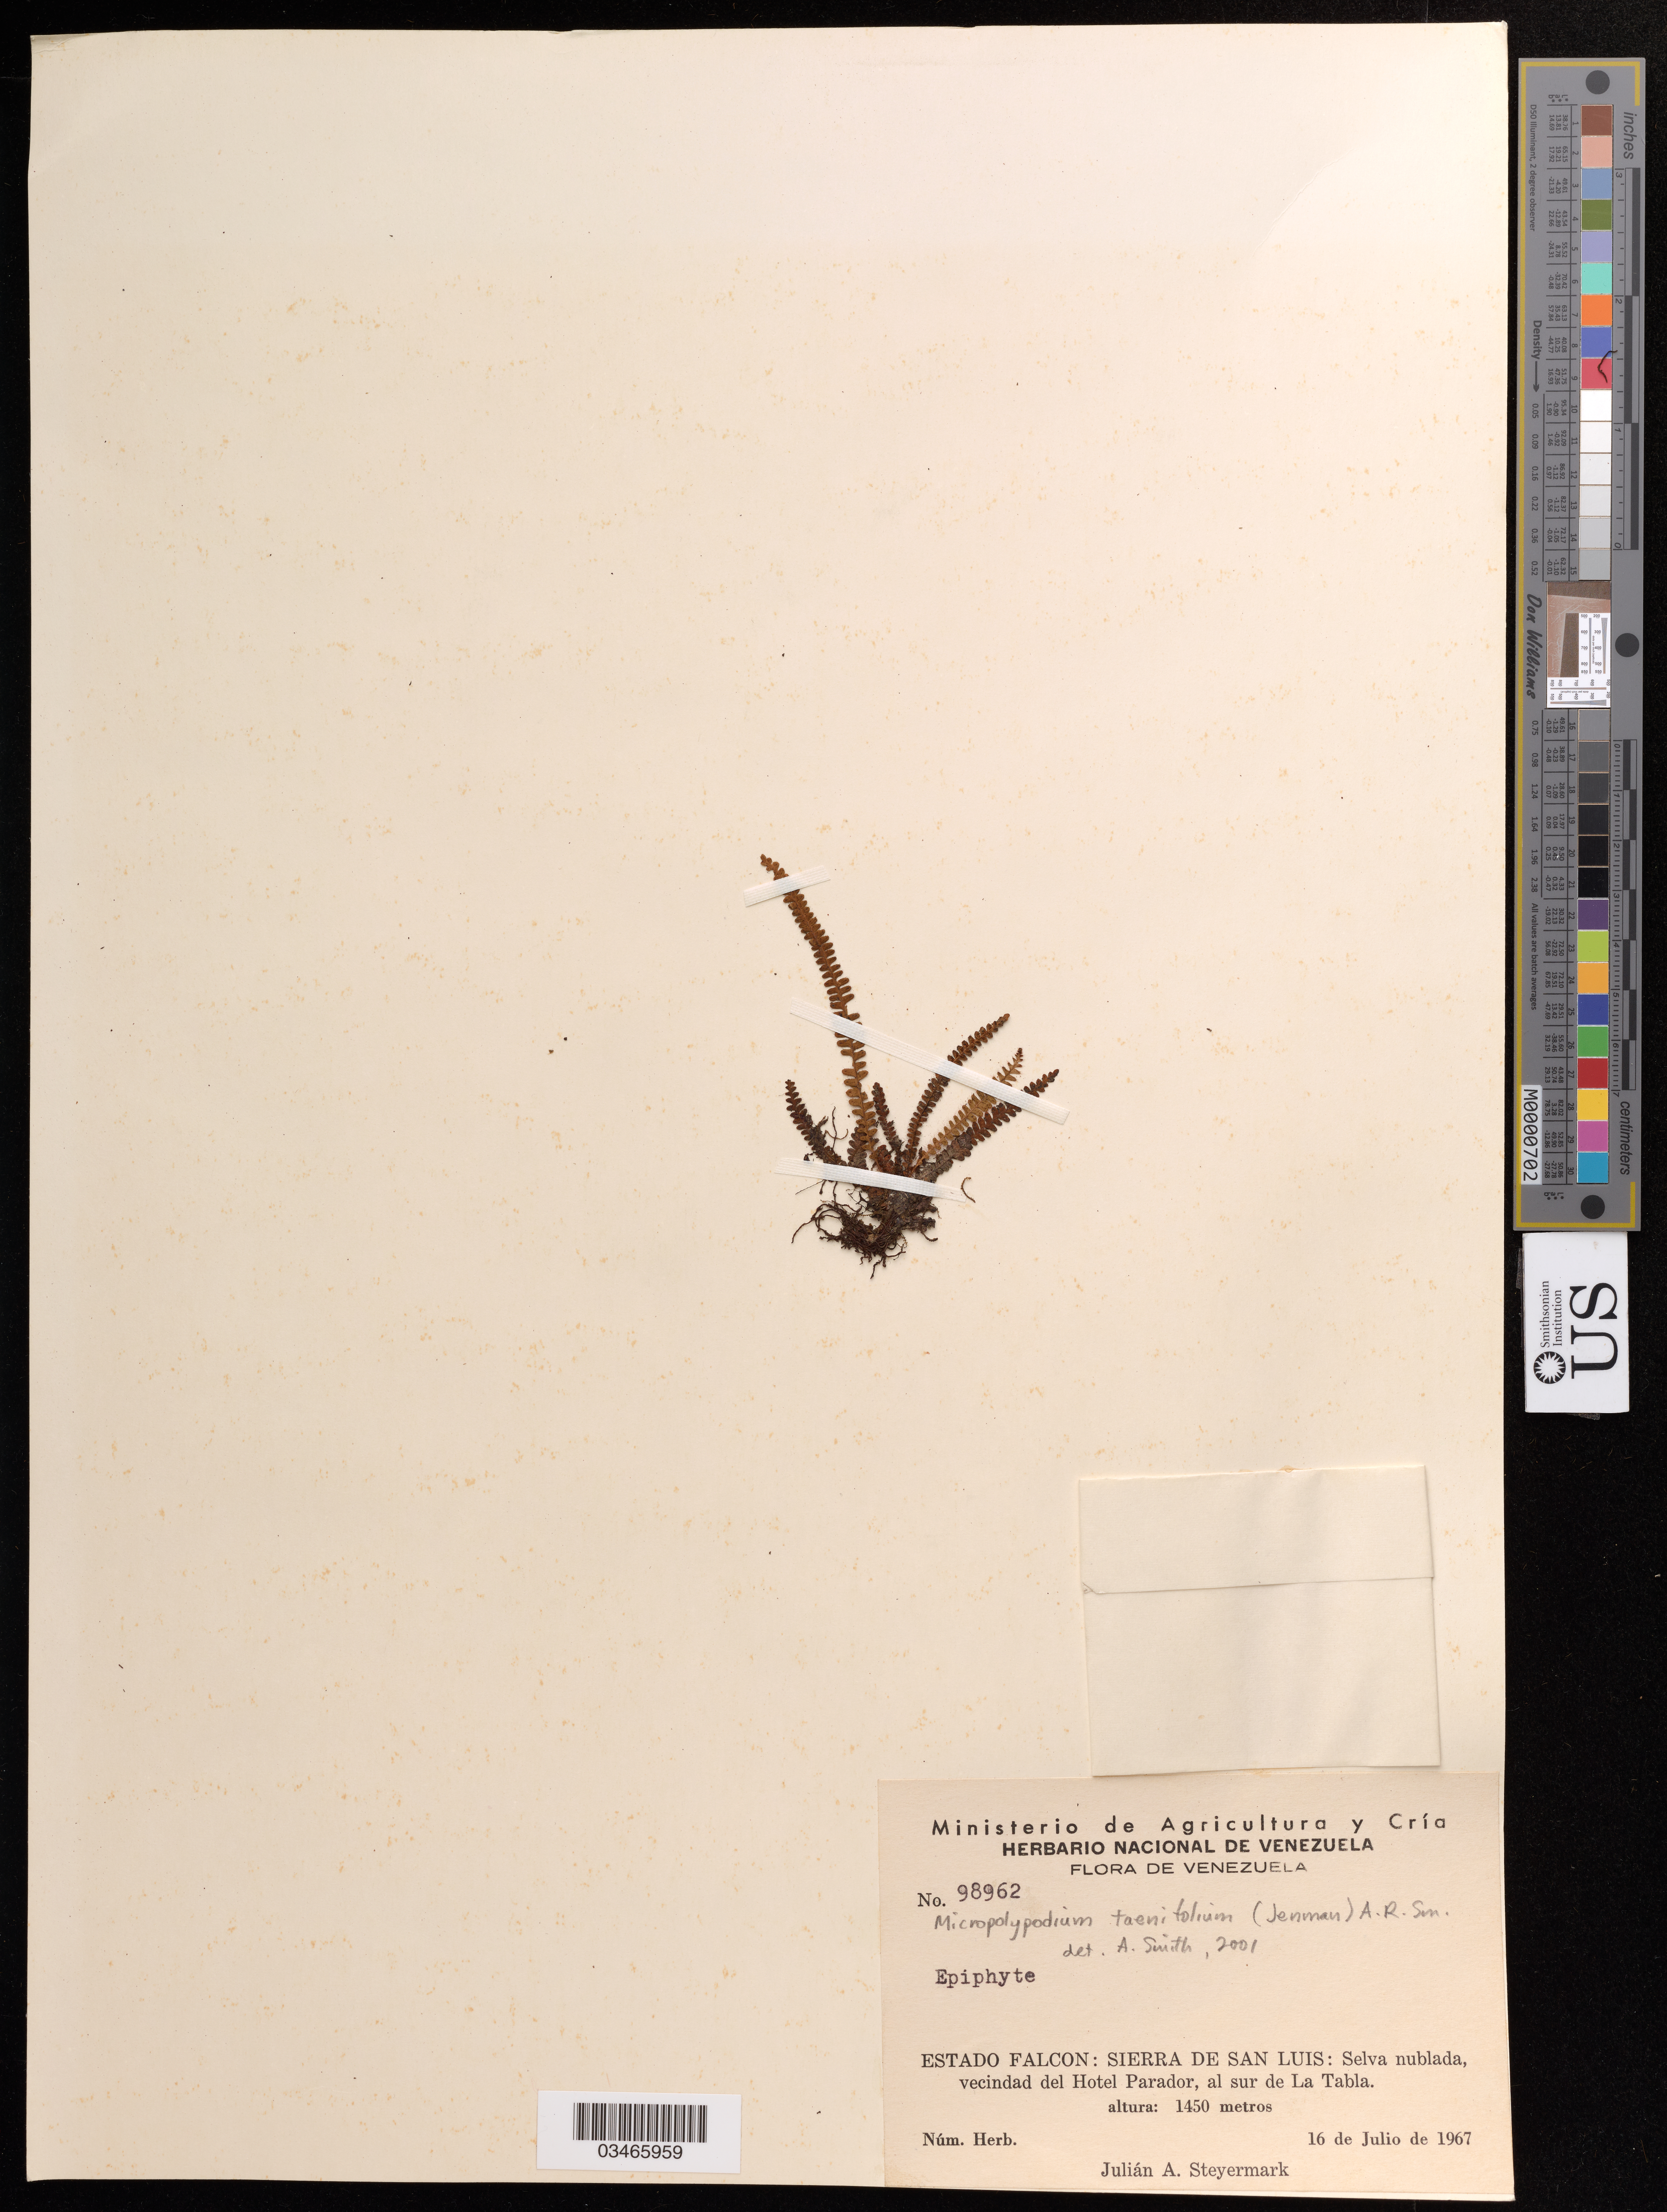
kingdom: Plantae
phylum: Tracheophyta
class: Polypodiopsida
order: Polypodiales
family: Polypodiaceae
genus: Micropolypodium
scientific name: Micropolypodium taenifolium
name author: (Jenman) A.R. Sm.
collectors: J. Steyermark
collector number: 98962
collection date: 1967-07-16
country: Venezuela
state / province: Falcon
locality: Sierra de San Luis: Selva nublada, vecindad del Hotel Parador, al sur de La Tabla.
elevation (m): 1450